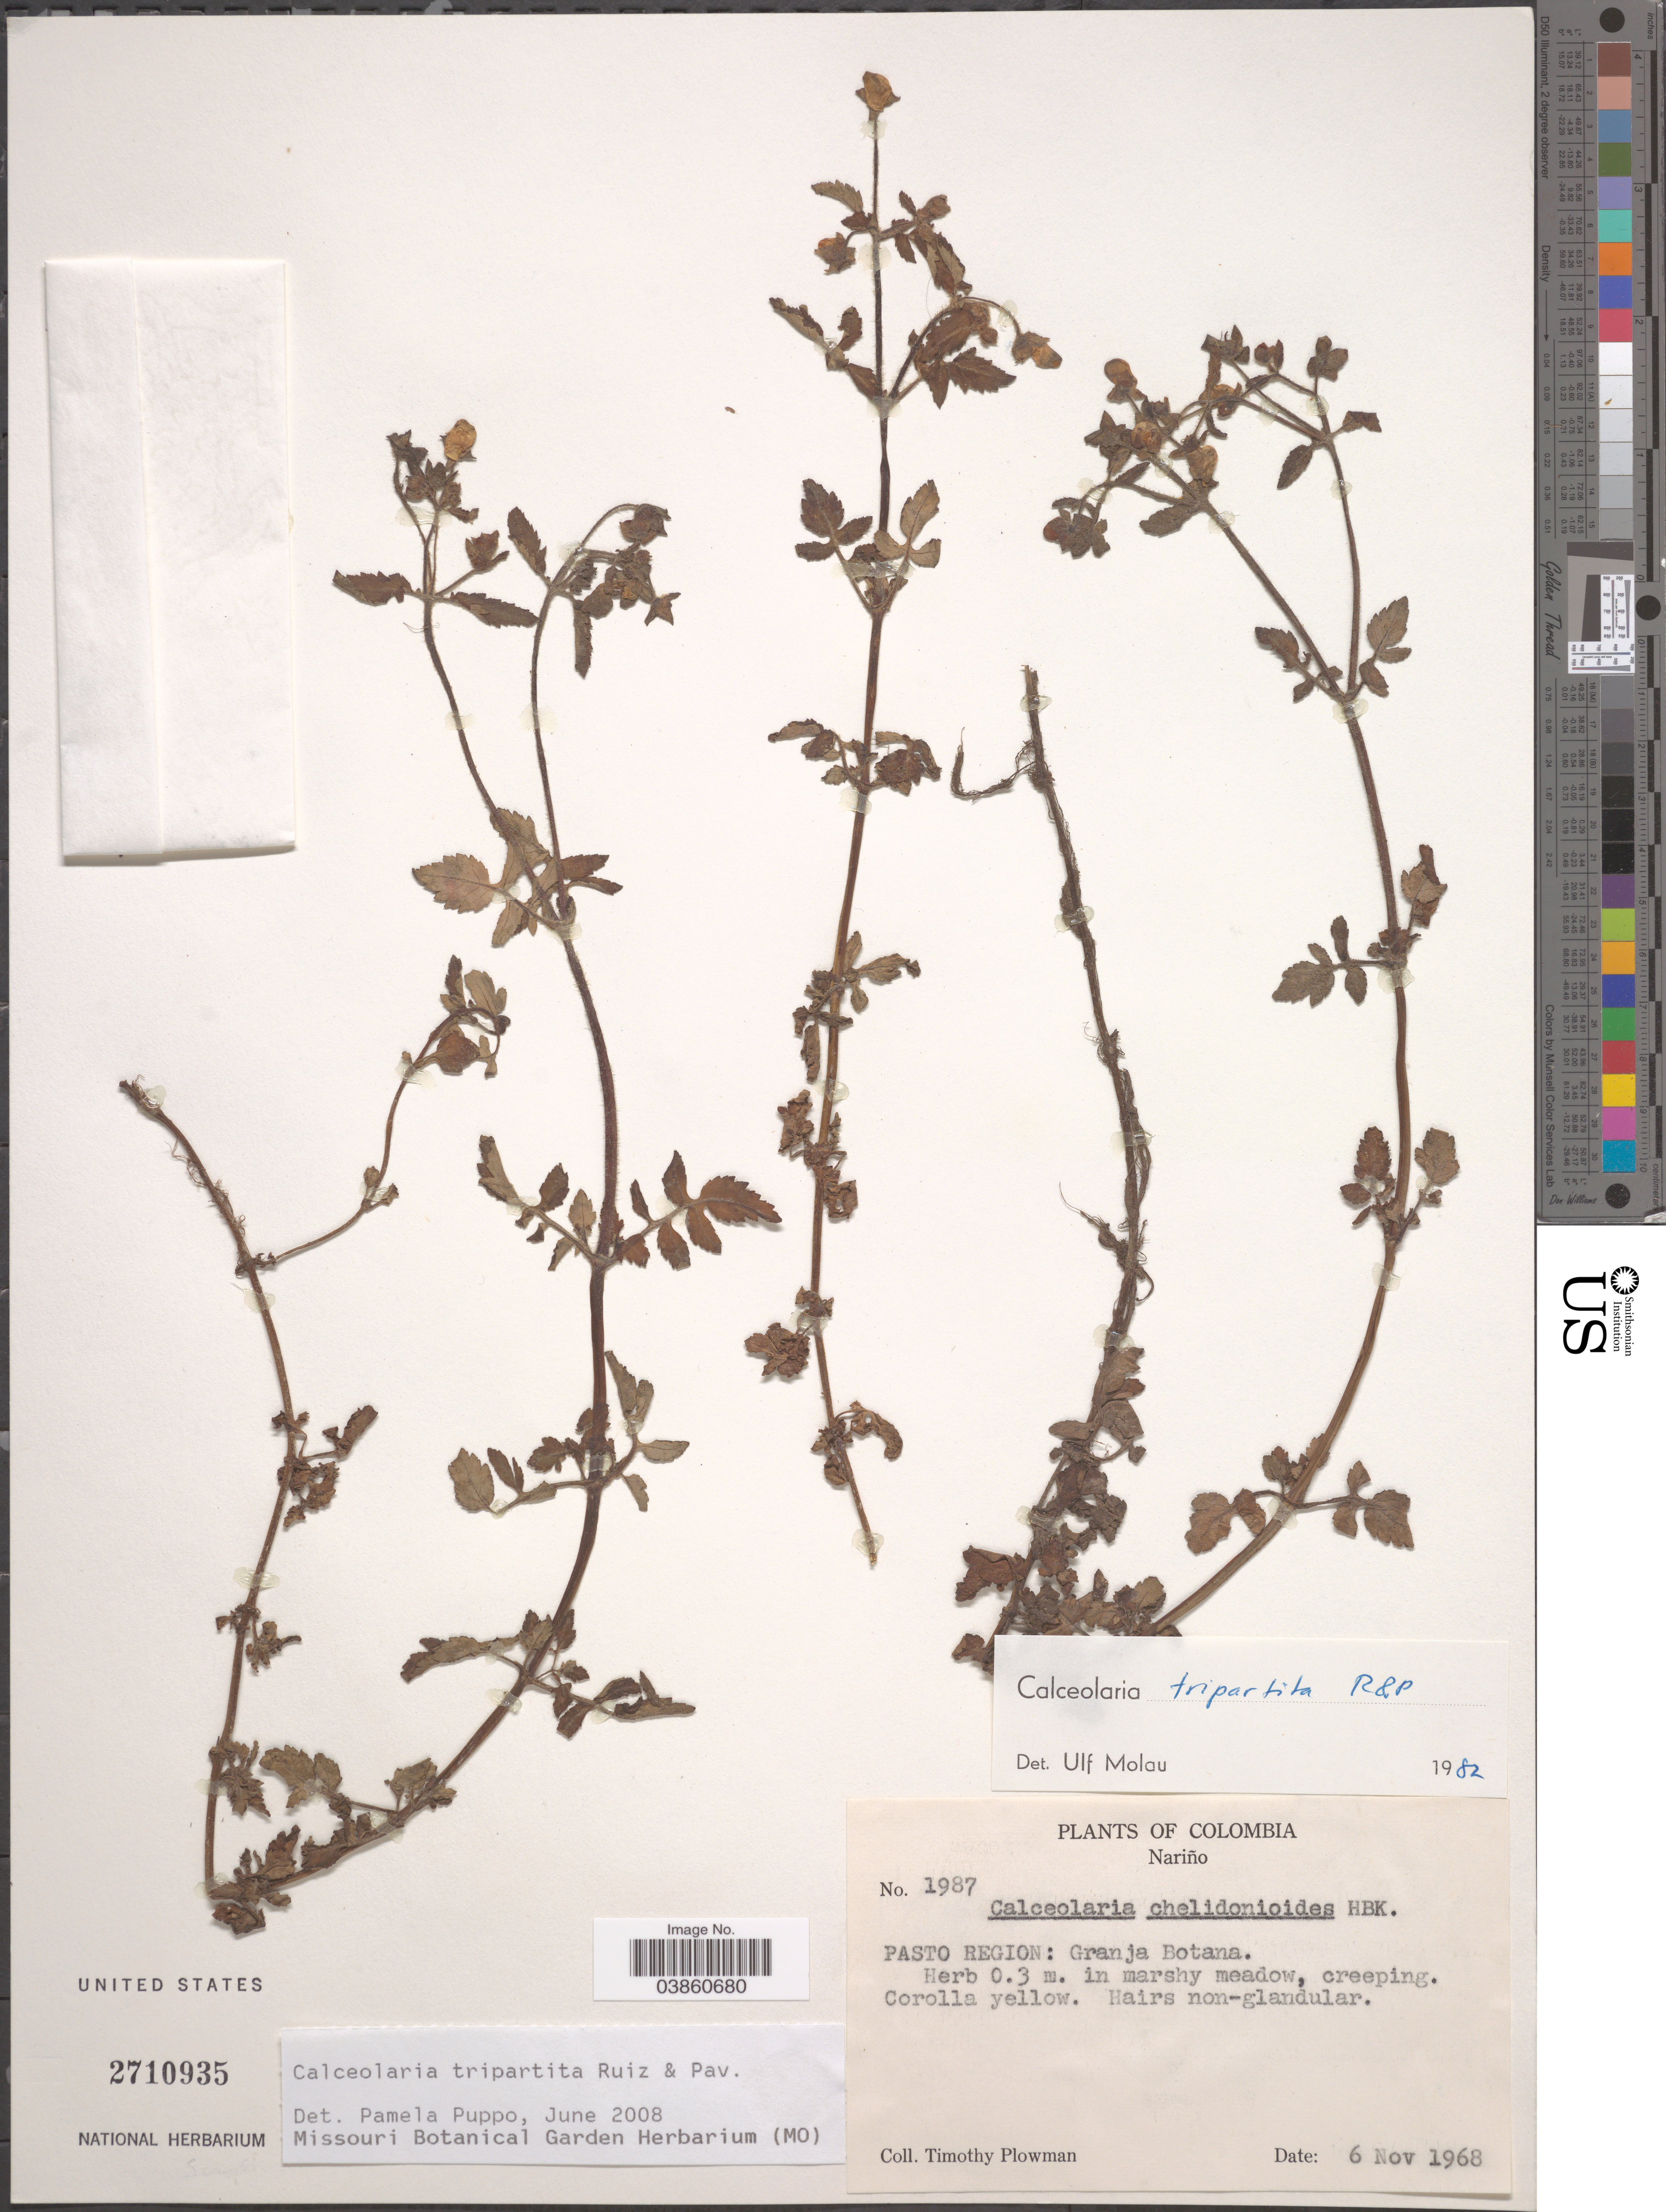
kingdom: Plantae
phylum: Tracheophyta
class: Magnoliopsida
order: Lamiales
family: Calceolariaceae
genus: Calceolaria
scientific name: Calceolaria tripartita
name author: Ruiz & Pav.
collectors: T. Plowman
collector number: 1987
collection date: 1968-11-06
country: Colombia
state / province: Nariño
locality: Pasto Region: Granja Botana.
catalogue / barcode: US 2710935